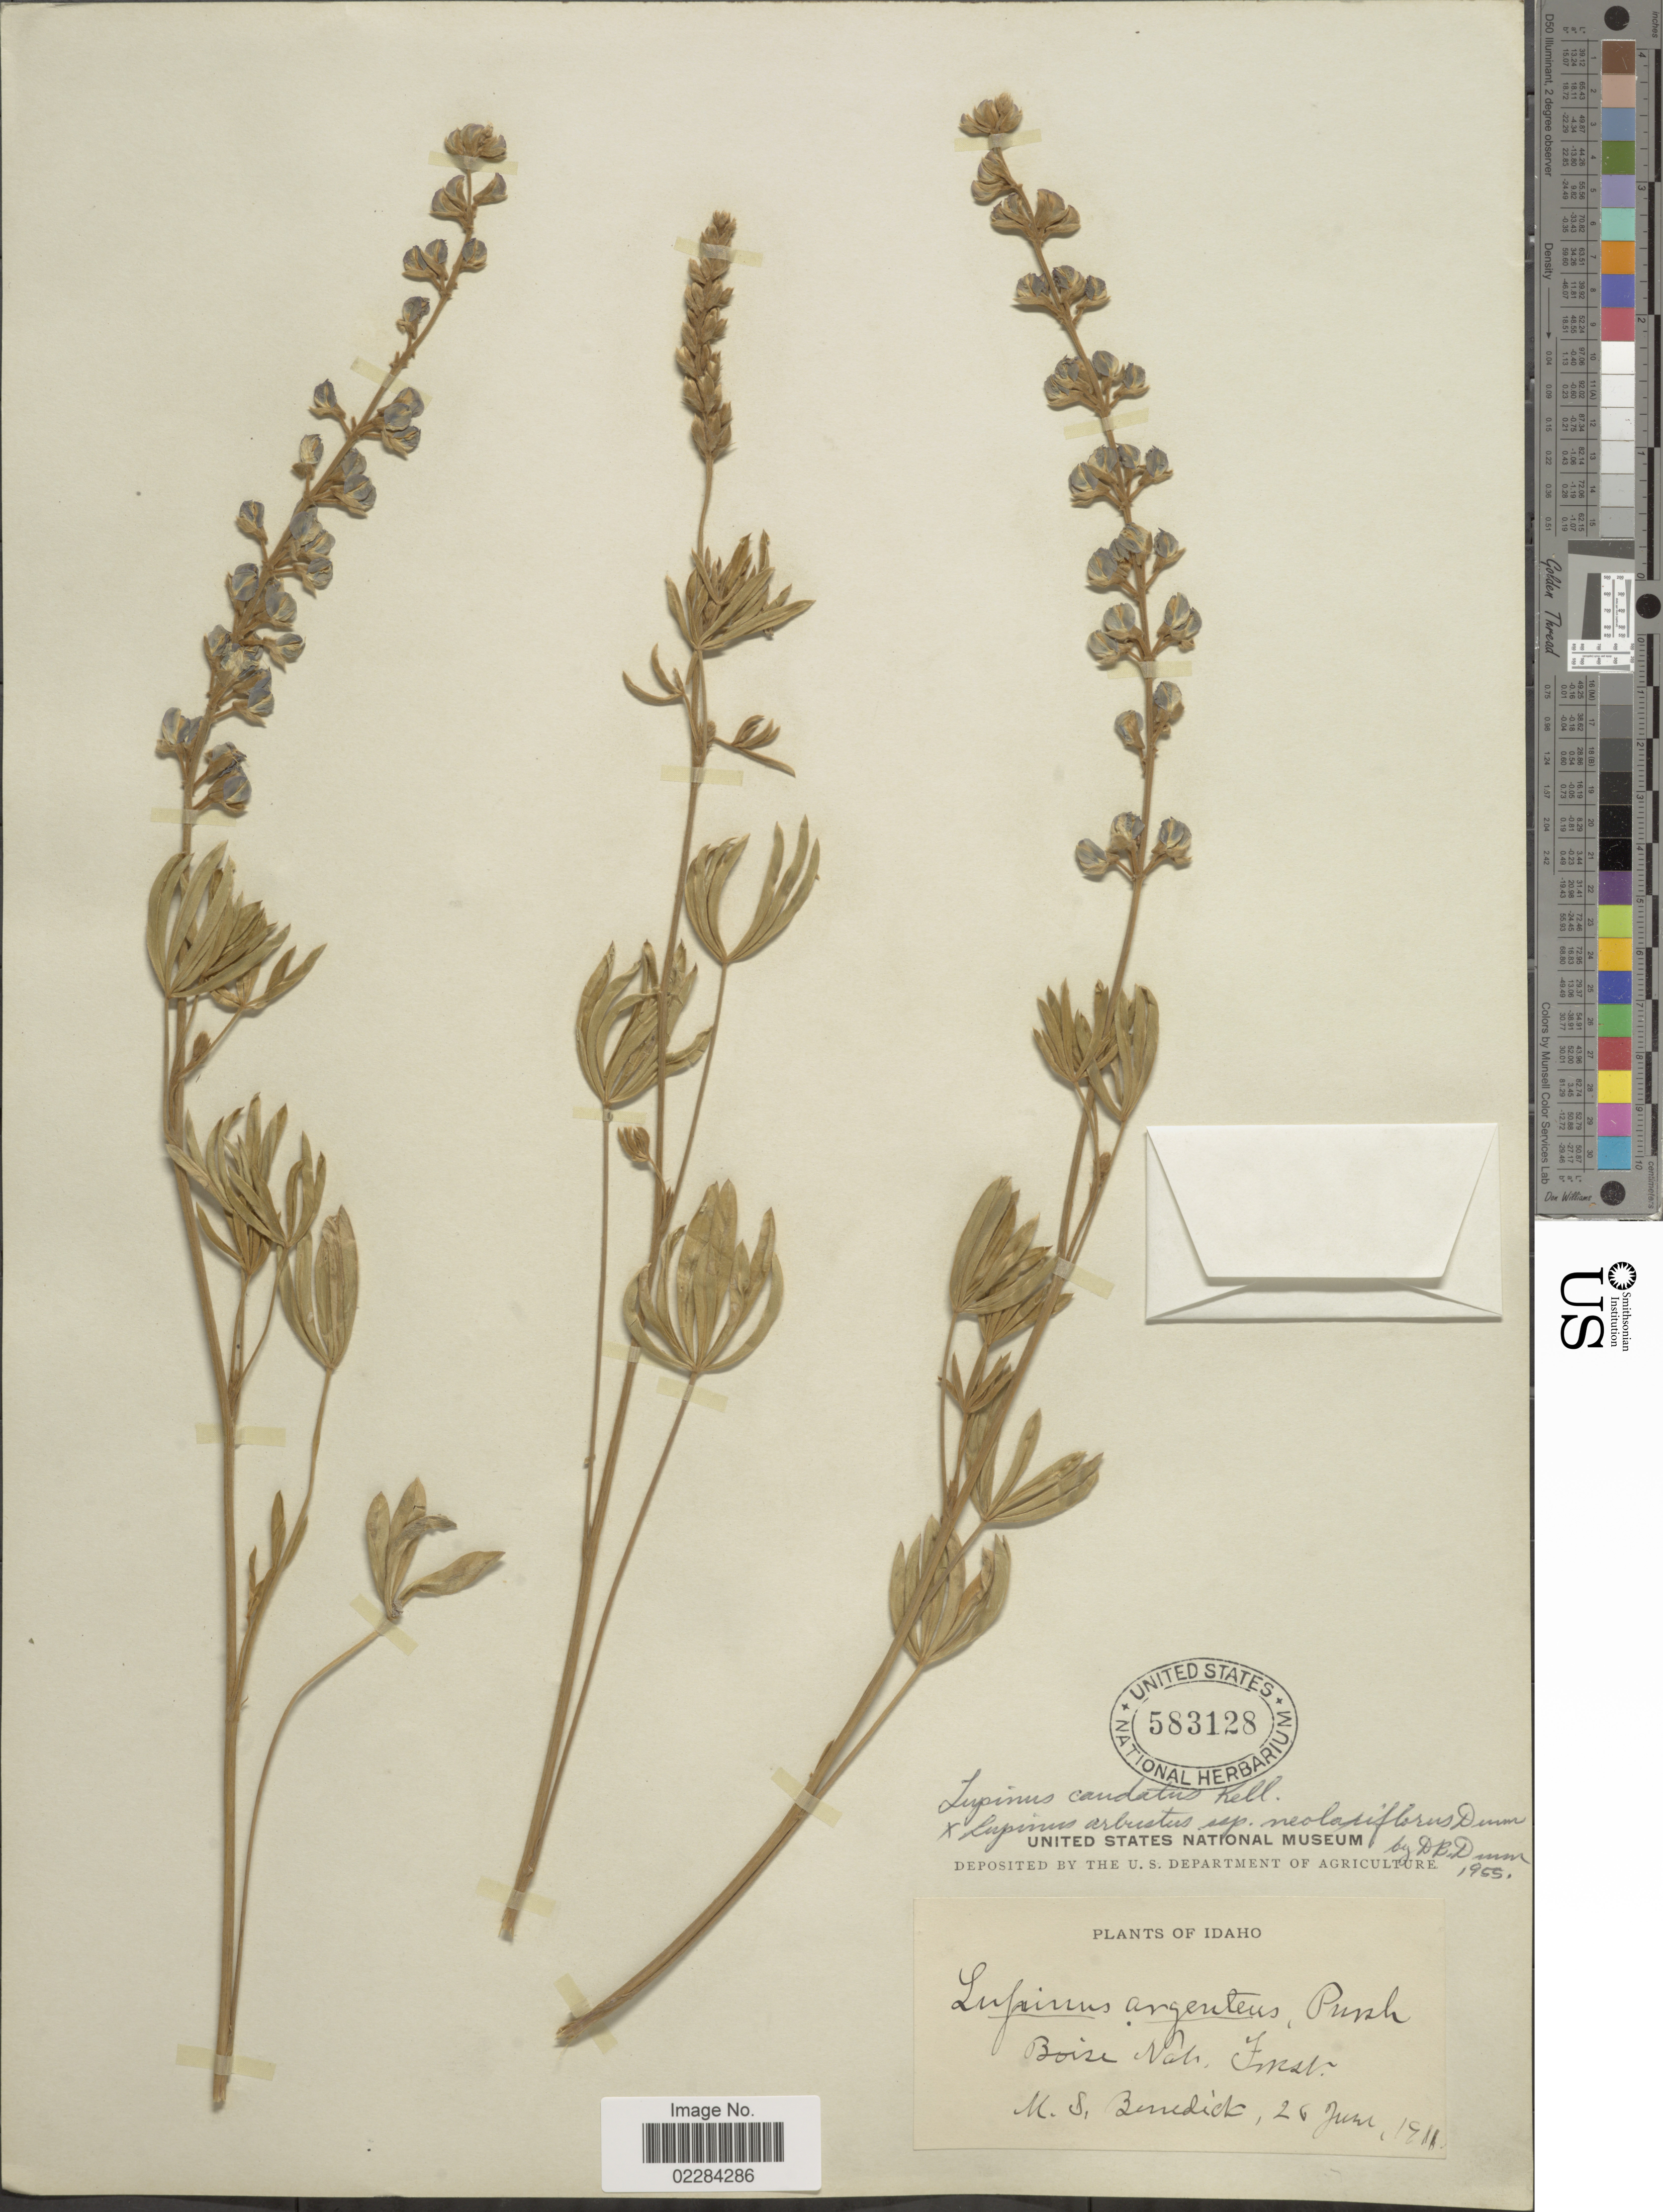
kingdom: Plantae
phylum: Tracheophyta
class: Magnoliopsida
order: Fabales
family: Fabaceae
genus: Lupinus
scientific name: Lupinus caudatus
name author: Kellogg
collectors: M. Benedict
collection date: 1911-06-26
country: United States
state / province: Idaho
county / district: Elmore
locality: Boise Nat. Forest.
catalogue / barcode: US 583128